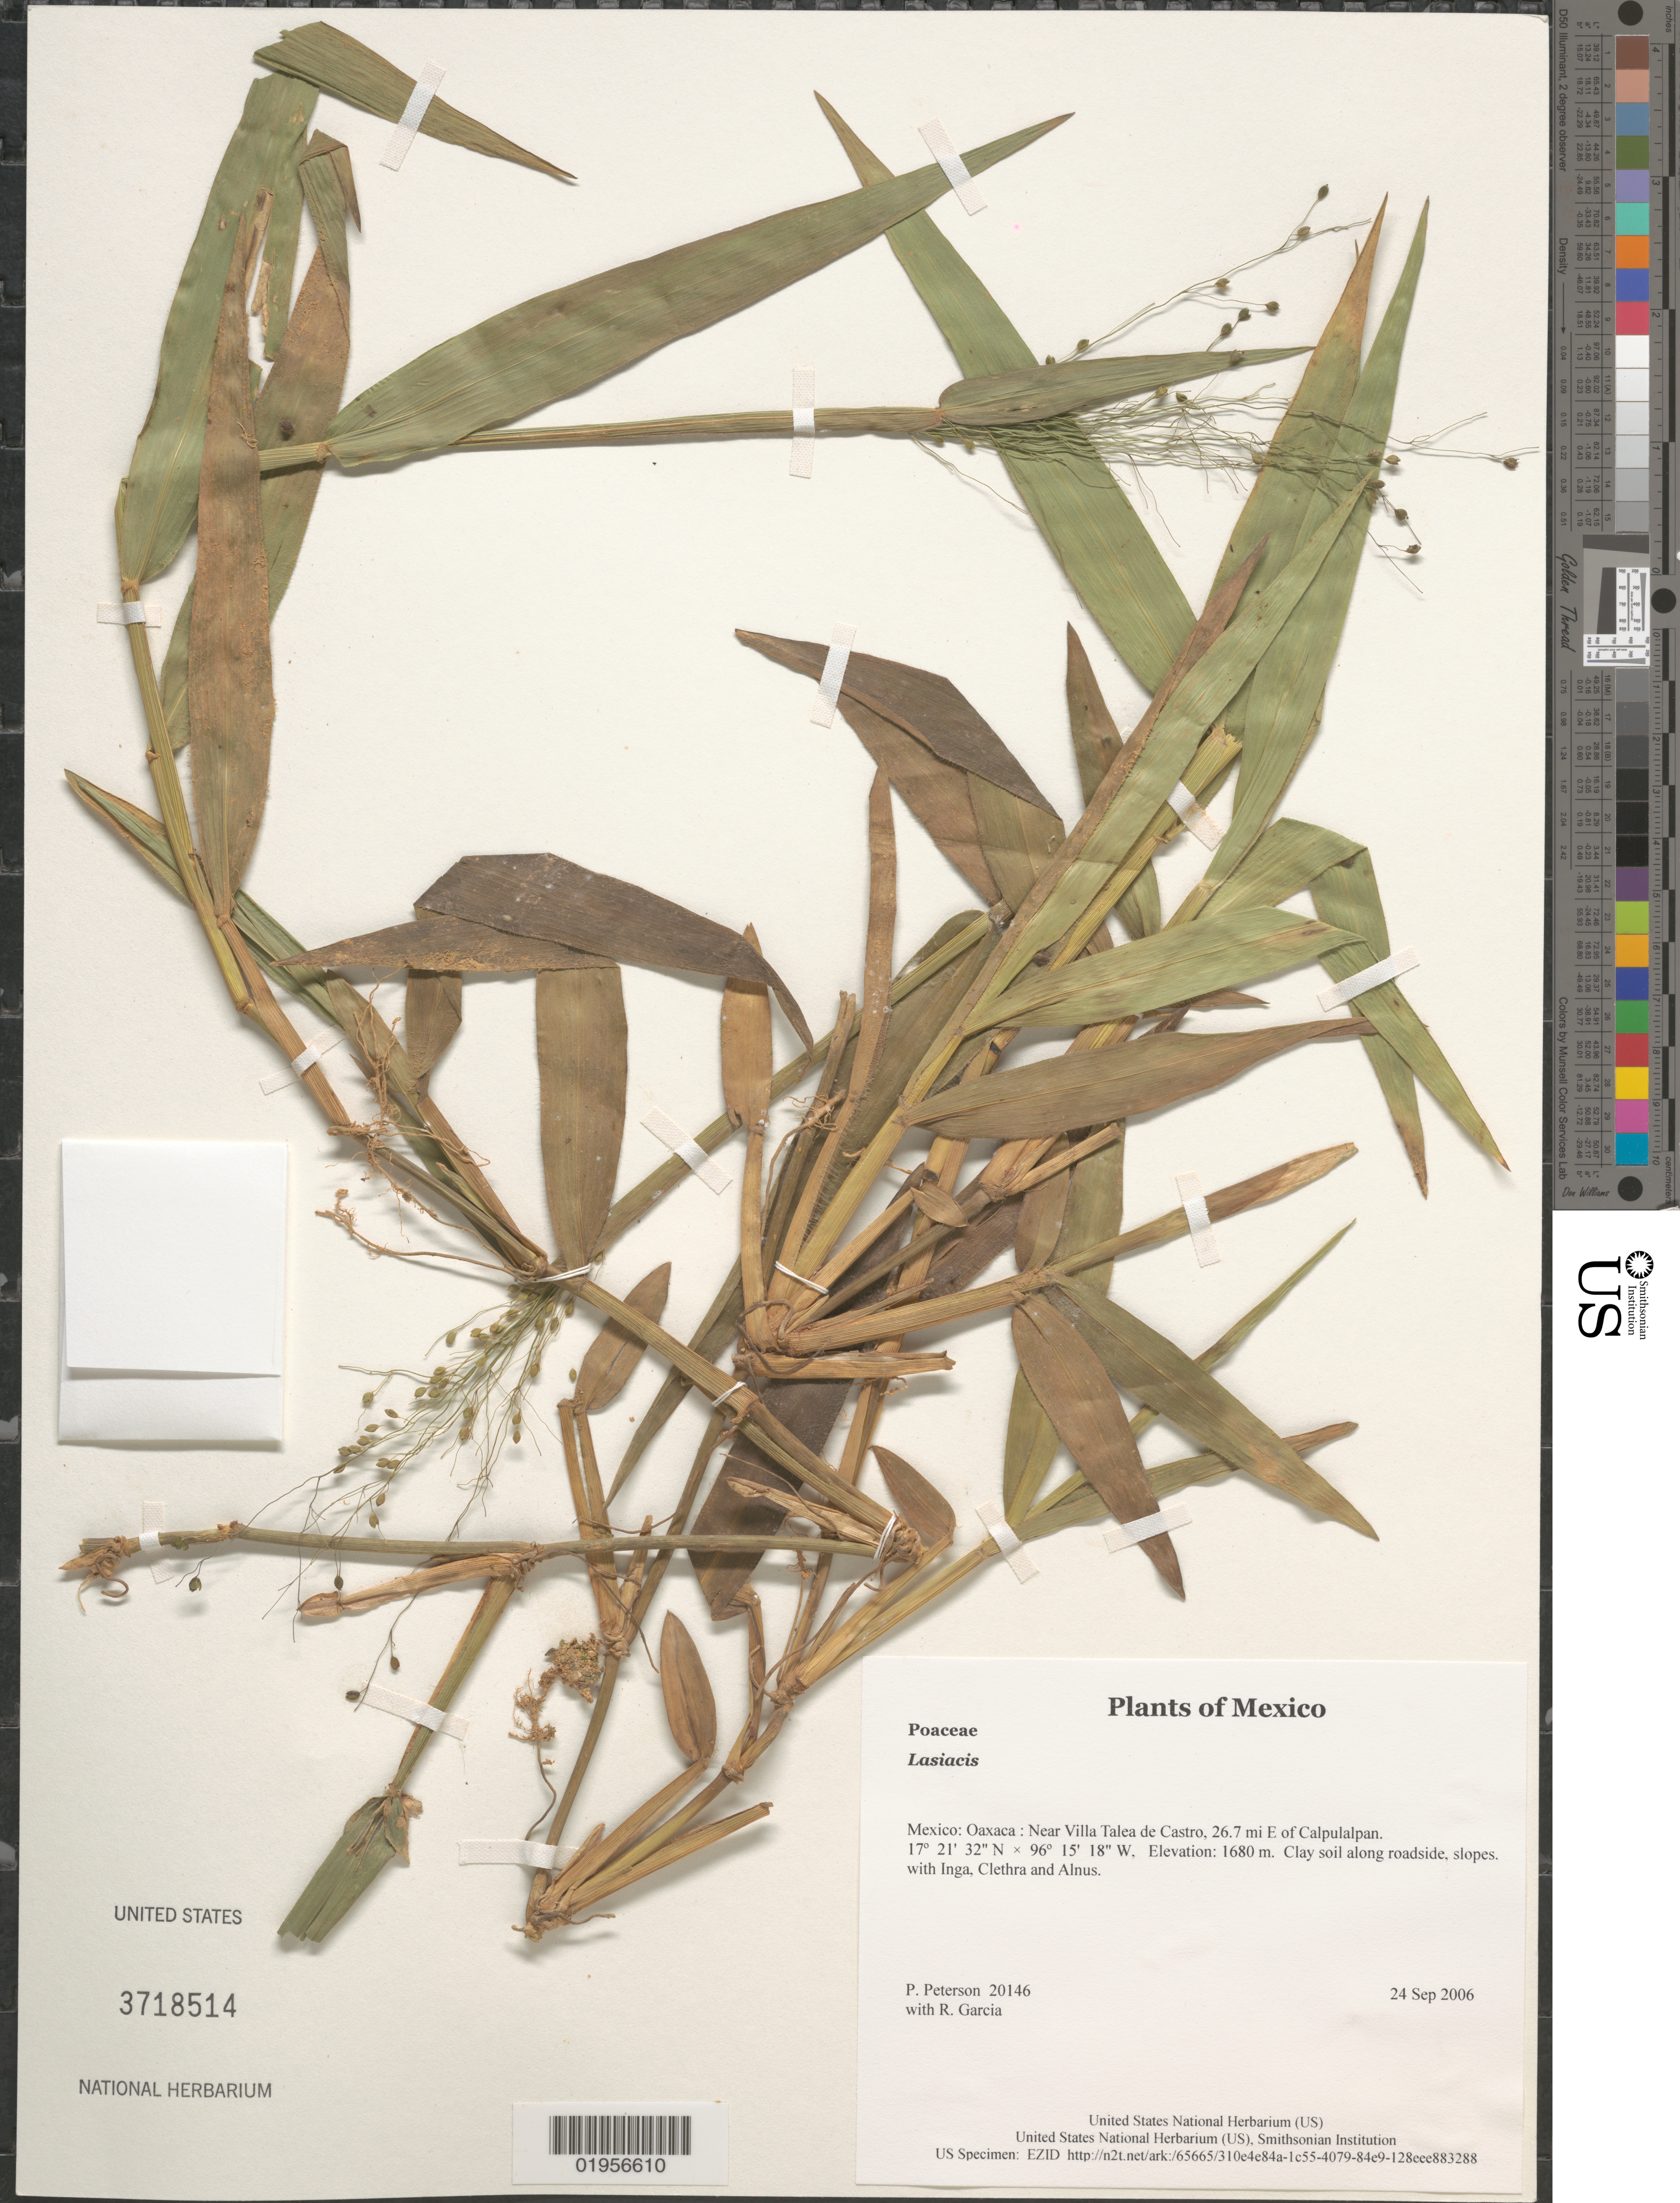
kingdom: Plantae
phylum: Tracheophyta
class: Liliopsida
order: Poales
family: Poaceae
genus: Lasiacis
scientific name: Lasiacis sp.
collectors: P. M. Peterson & R. Garcia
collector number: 20146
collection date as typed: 24 Sep 2006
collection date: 2006-09-24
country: Mexico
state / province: Oaxaca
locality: Near Villa Talea de Castro, 26.7 mi E of Calpulalpan.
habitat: Clay soil along roadside, slopes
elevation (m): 1680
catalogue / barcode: US 3718514